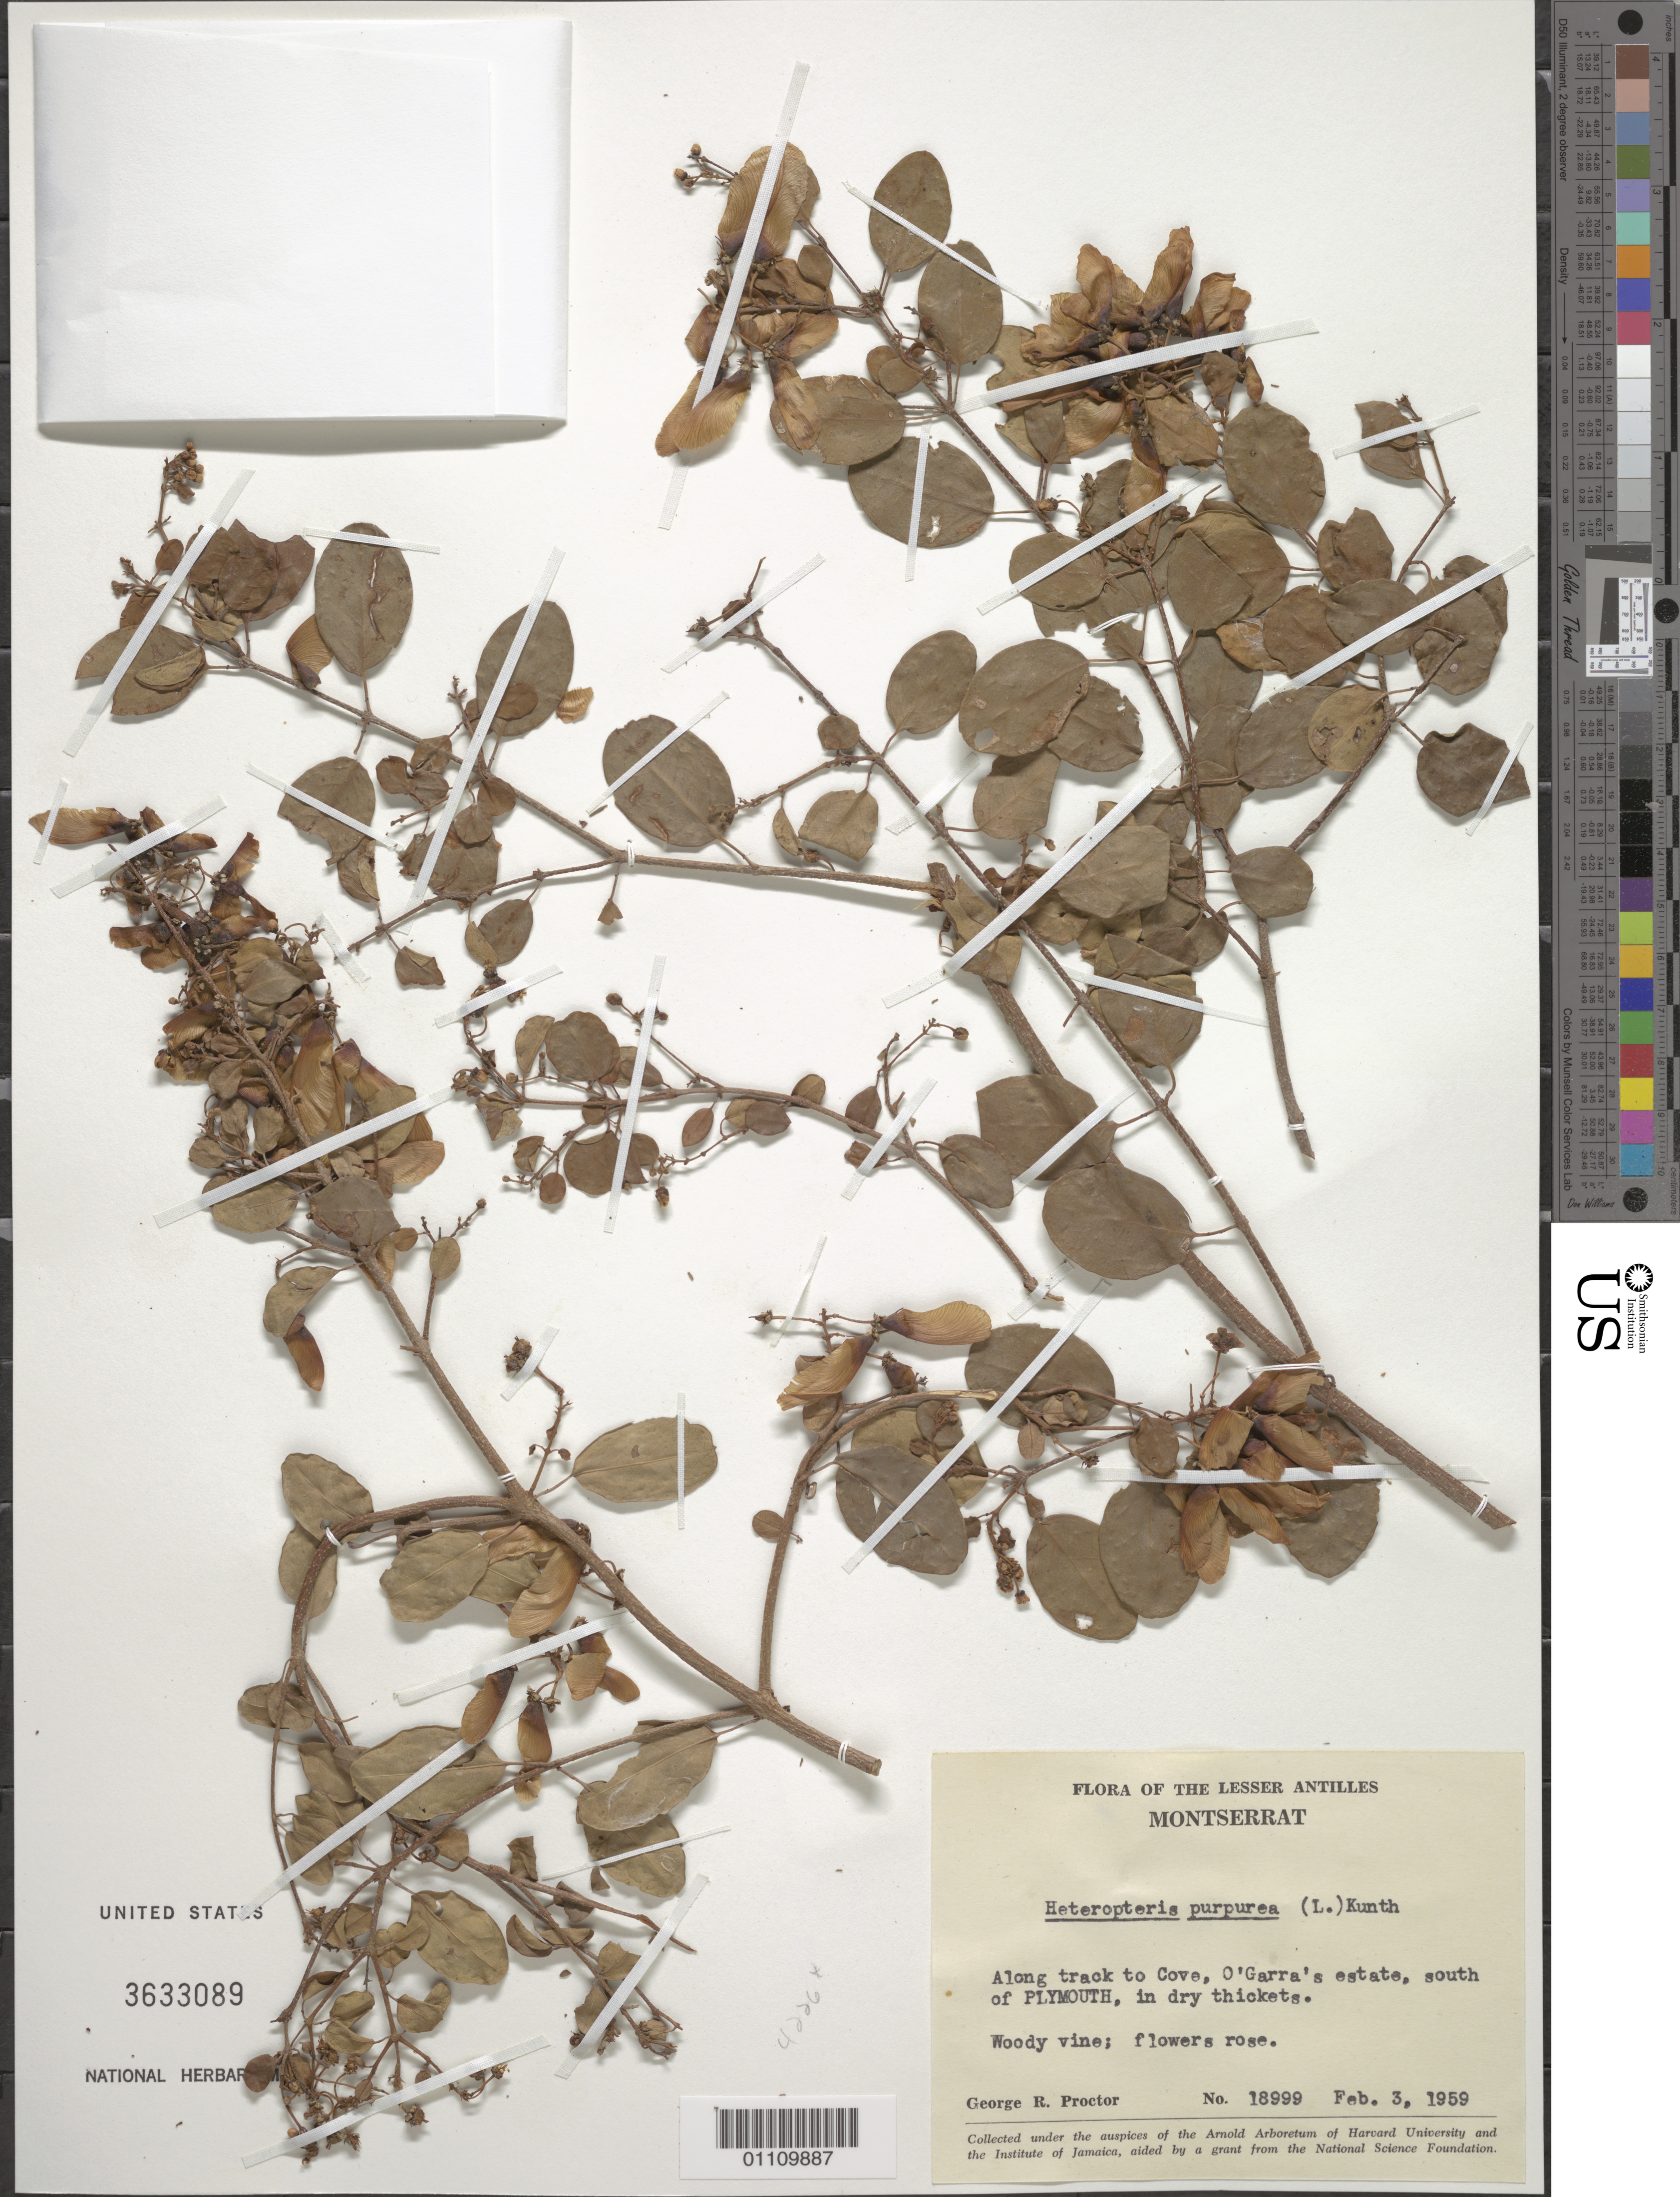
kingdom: Plantae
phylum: Tracheophyta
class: Magnoliopsida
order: Malpighiales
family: Malpighiaceae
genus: Heteropterys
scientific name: Heteropterys purpurea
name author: (L.) Kunth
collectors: G. R. Proctor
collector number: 18999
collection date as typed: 03 Feb 1959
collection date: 1959-02-03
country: Montserrat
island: Montserrat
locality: Plymouth, S of; along track to Cove, O'Garr's estate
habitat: In dry thickets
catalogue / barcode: US 3633089